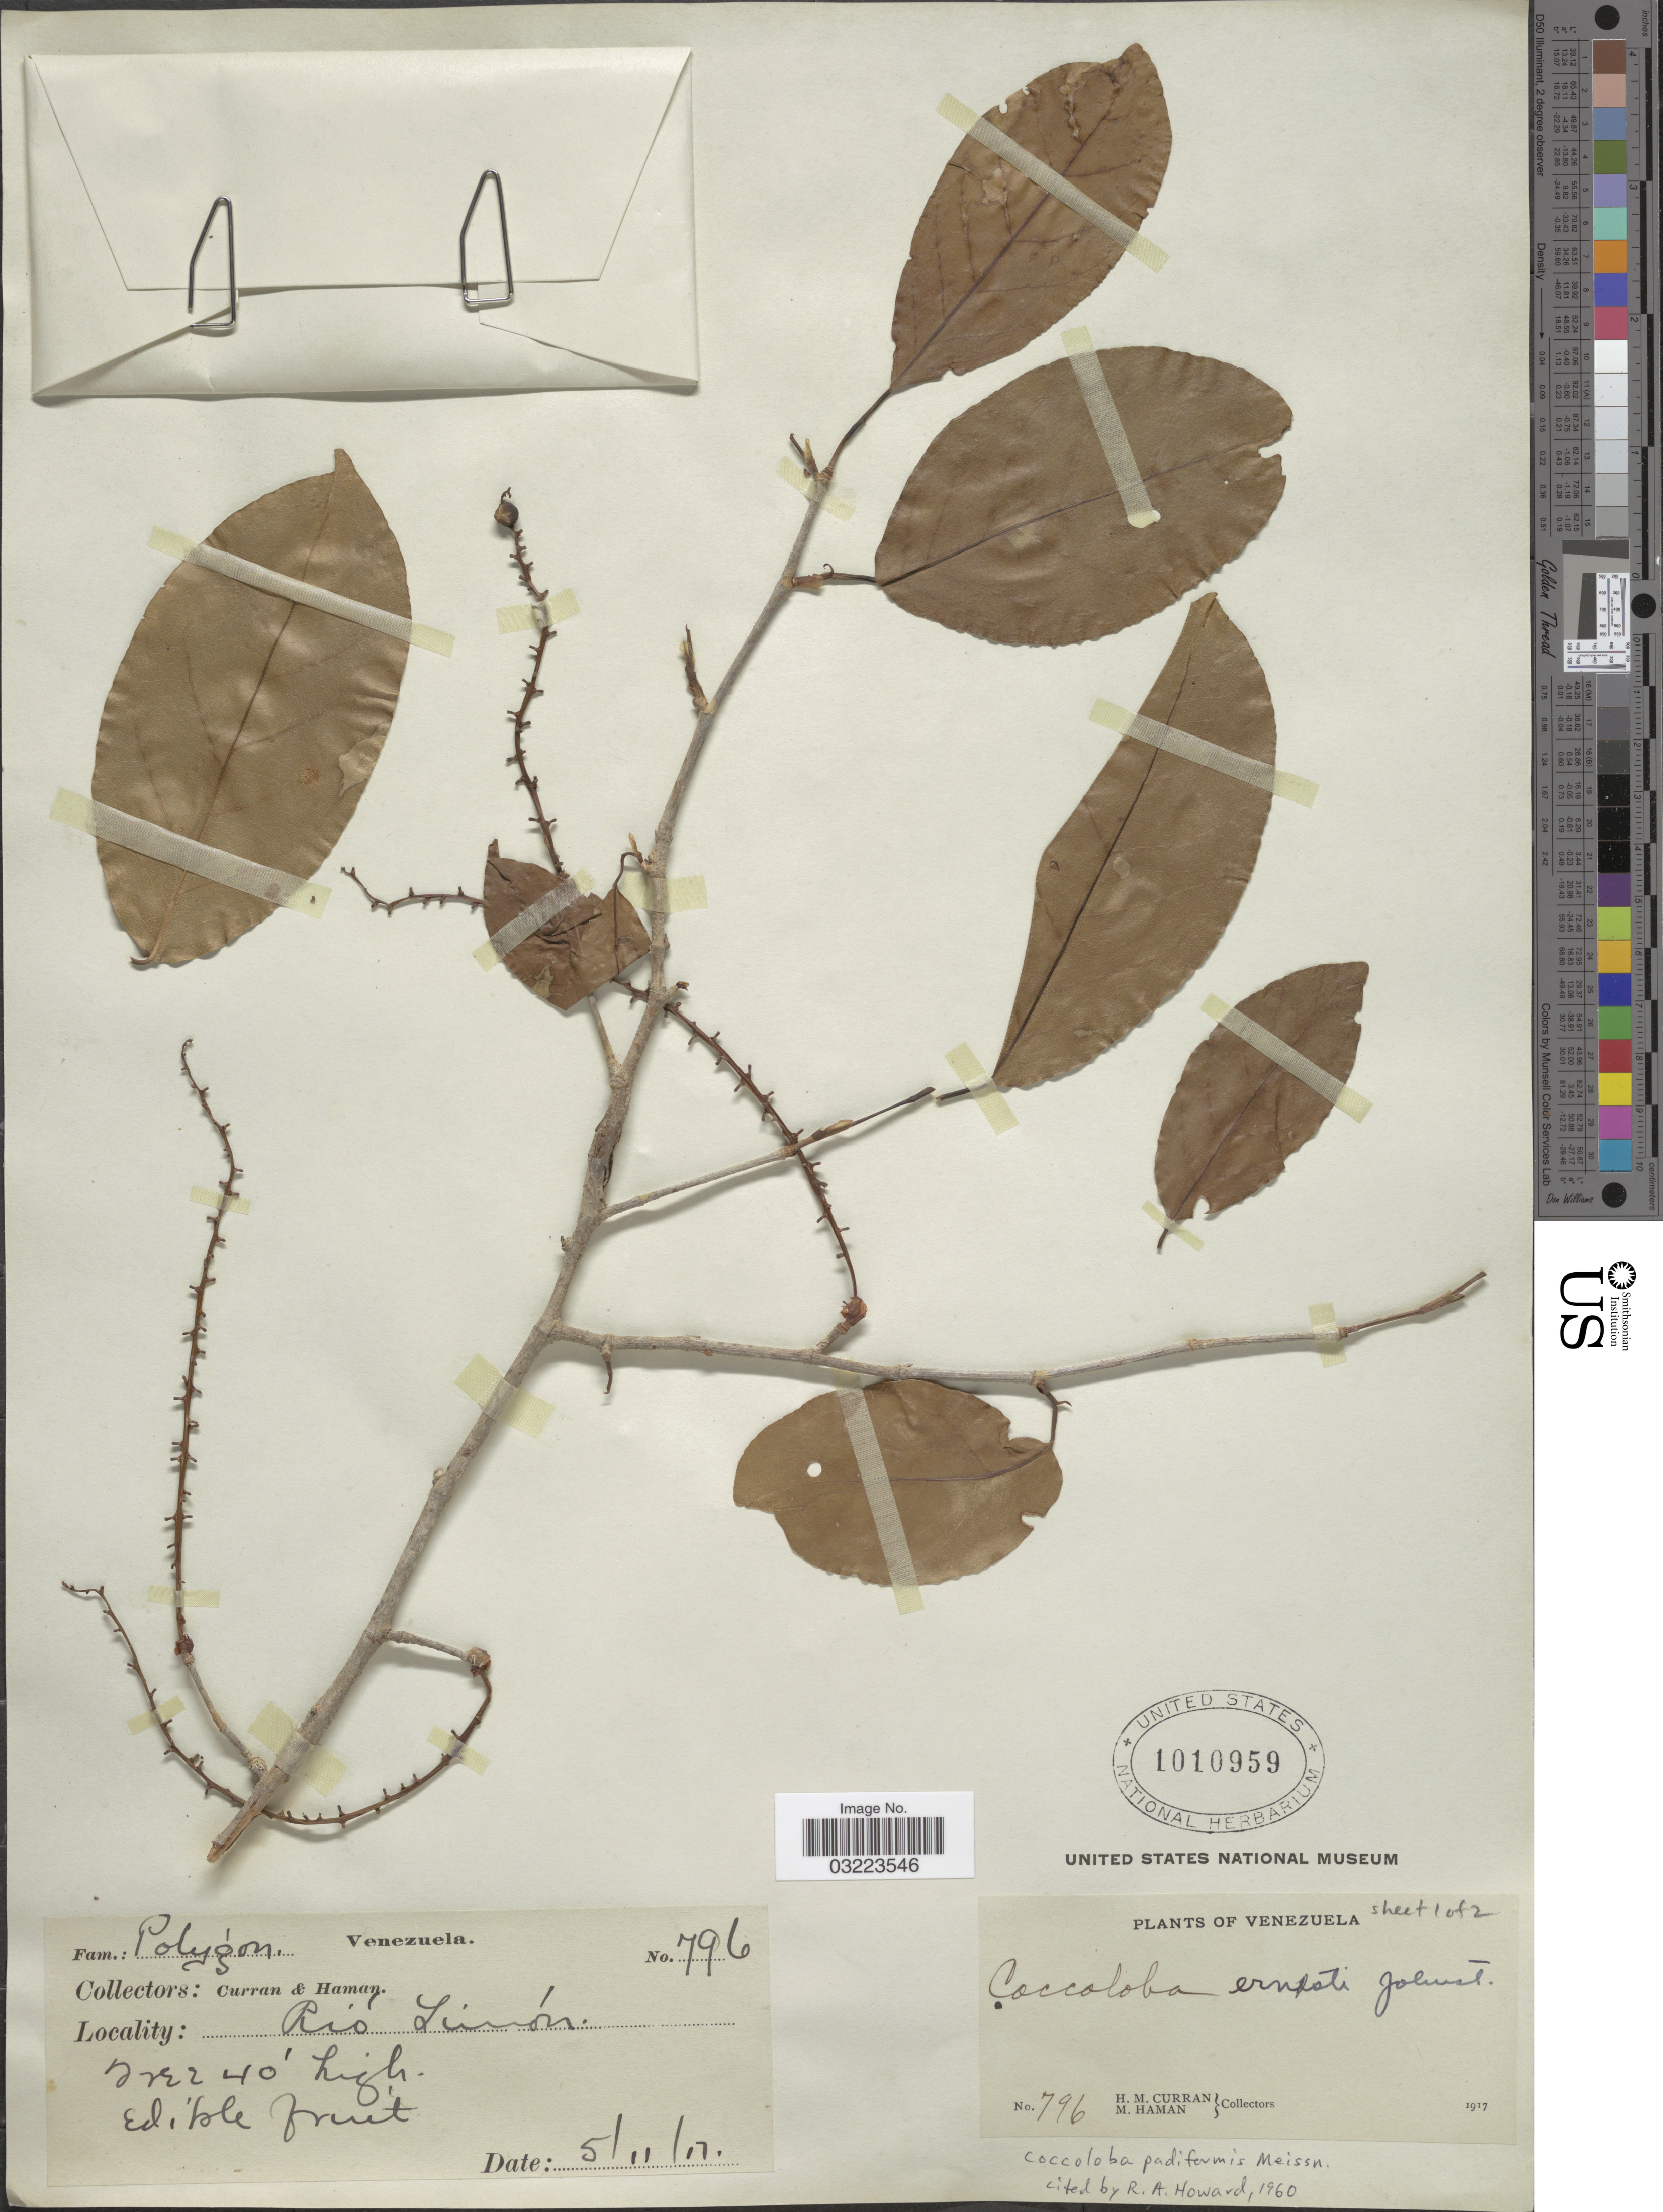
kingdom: Plantae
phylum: Tracheophyta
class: Magnoliopsida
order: Caryophyllales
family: Polygonaceae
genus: Coccoloba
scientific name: Coccoloba padiformis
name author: Meisn.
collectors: H. M. Curran & M. Haman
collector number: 796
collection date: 1917-11-05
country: Venezuela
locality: Rió Limón.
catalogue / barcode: US 1010959